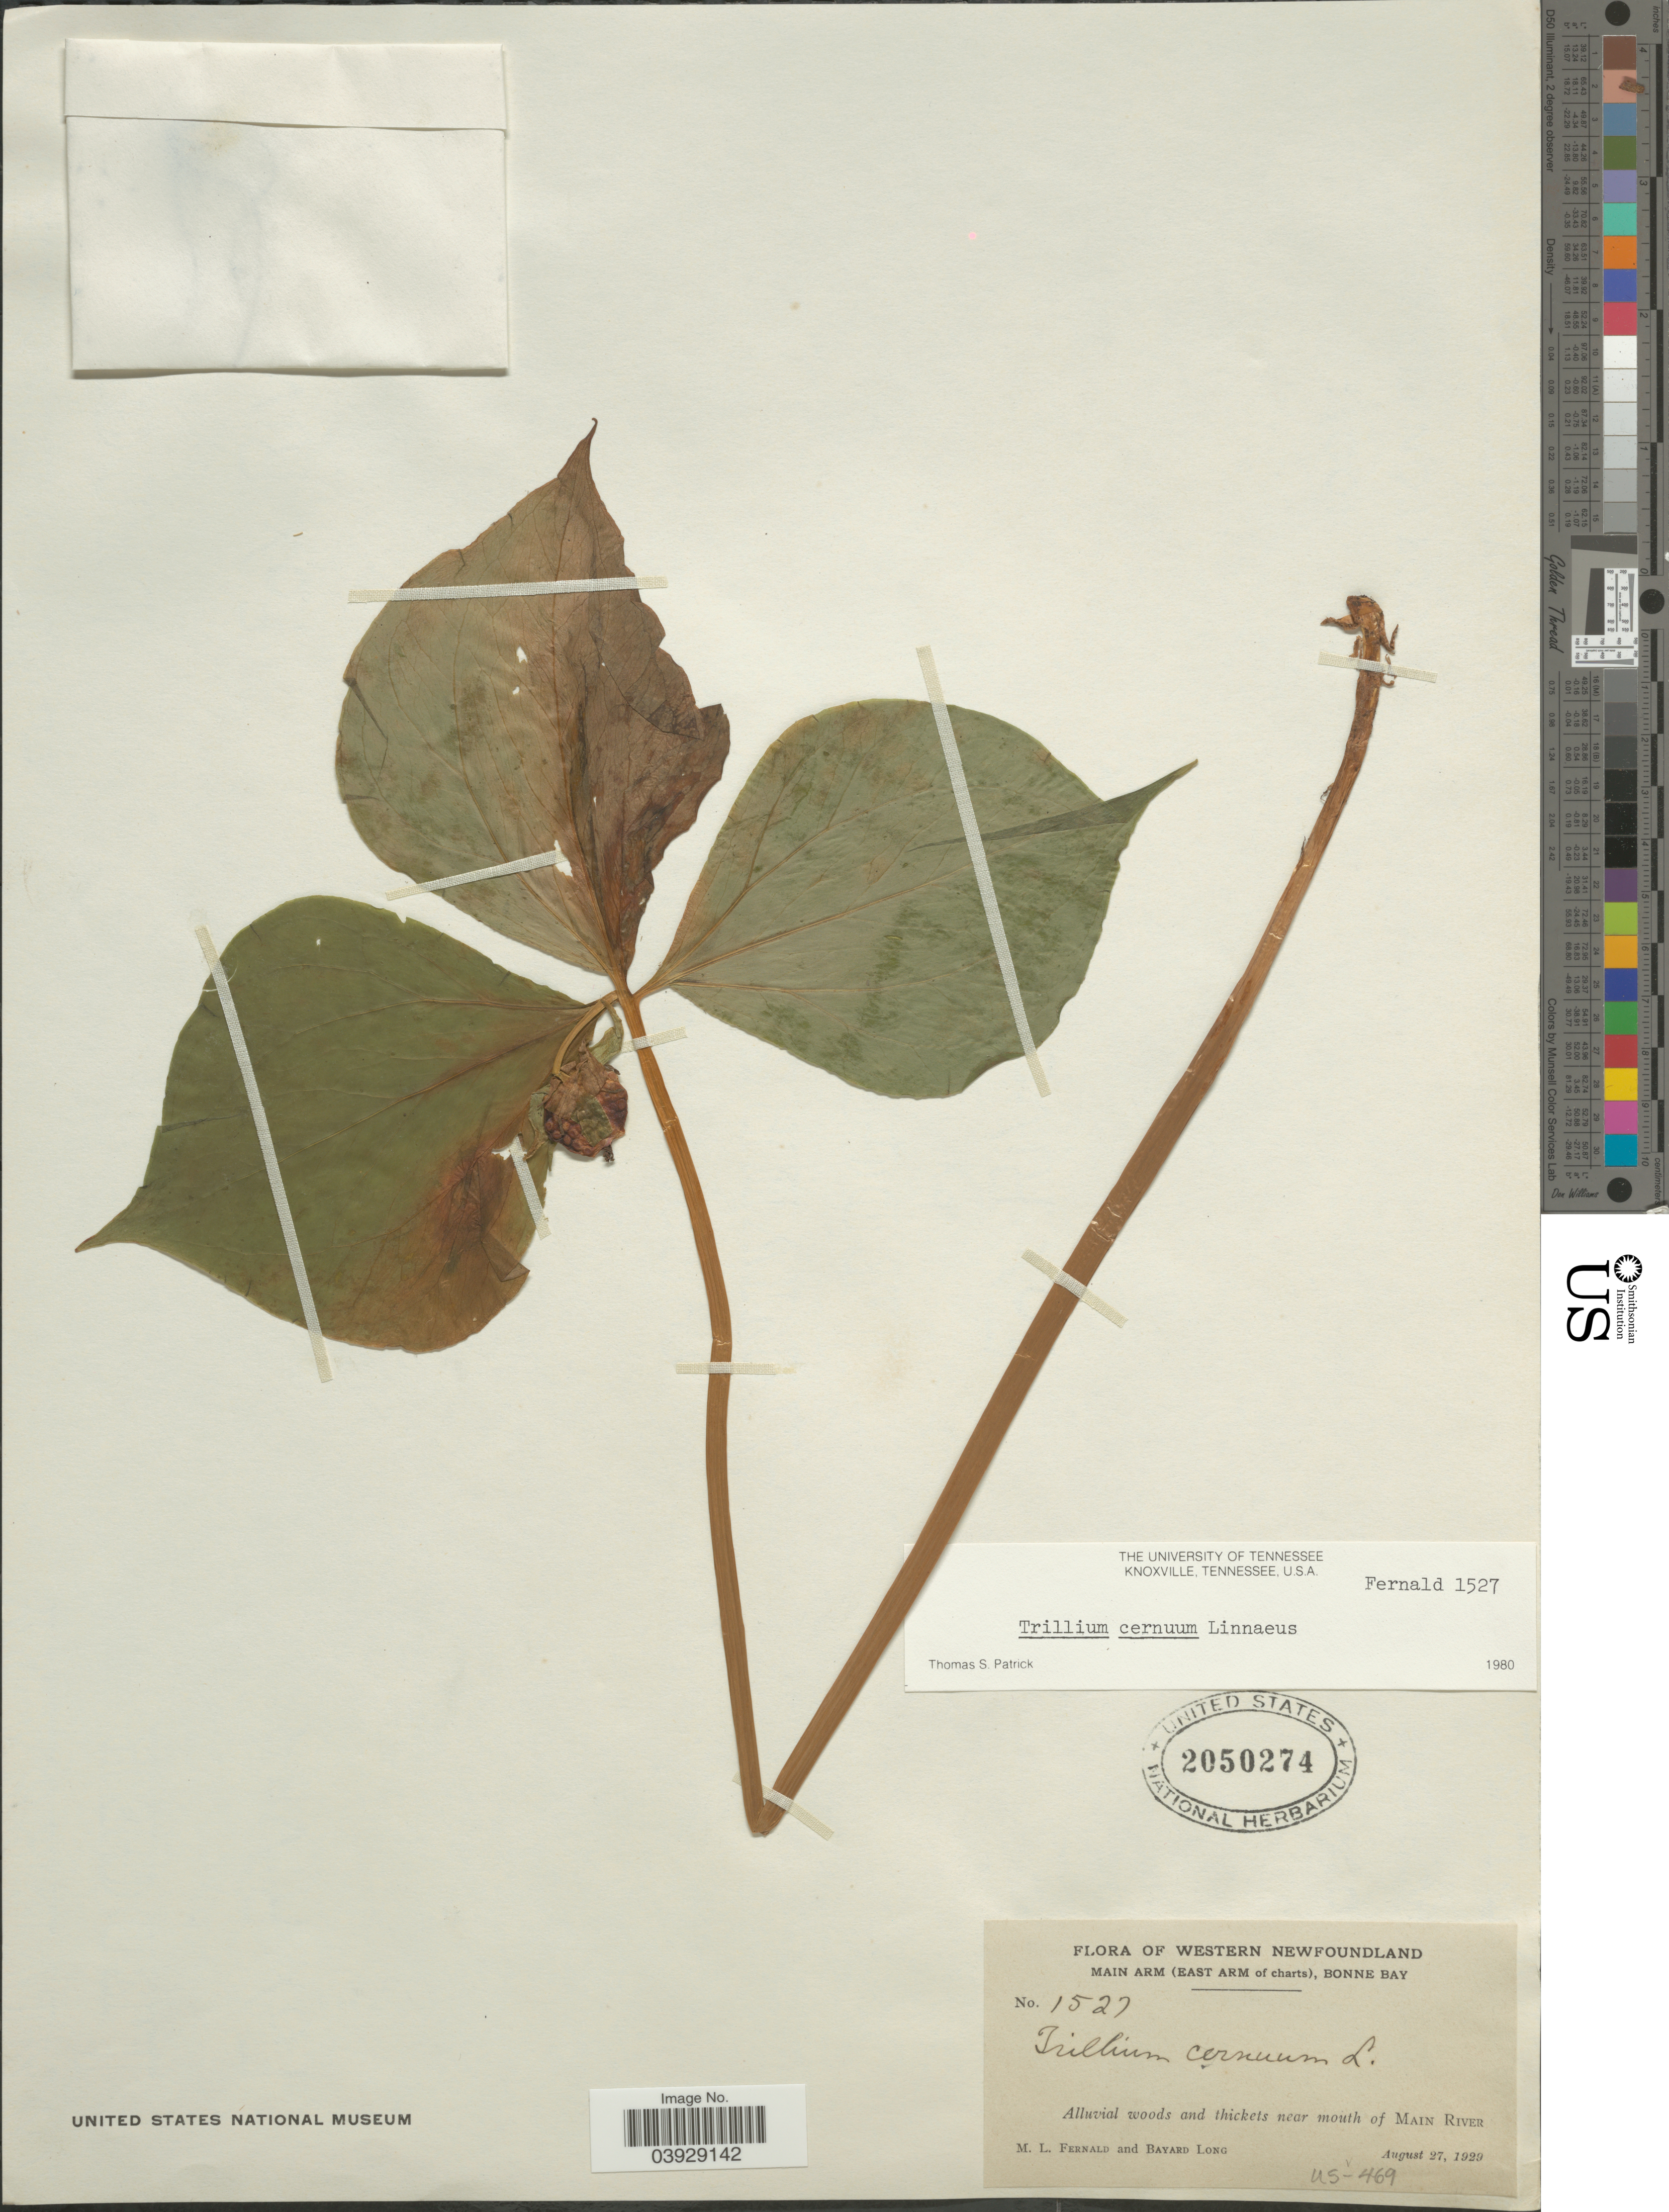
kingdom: Plantae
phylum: Tracheophyta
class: Liliopsida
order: Liliales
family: Melanthiaceae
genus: Trillium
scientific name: Trillium cernuum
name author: L.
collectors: M. L. Fernald & B. Long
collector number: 1527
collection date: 1929-08-27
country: Canada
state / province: Newfoundland and Labrador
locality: Western Newfoundland. Main Arm (East Arm of charts), Bonne Bay. Alluvial woods and thickets near mouth of Main River.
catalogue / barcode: US 2050274